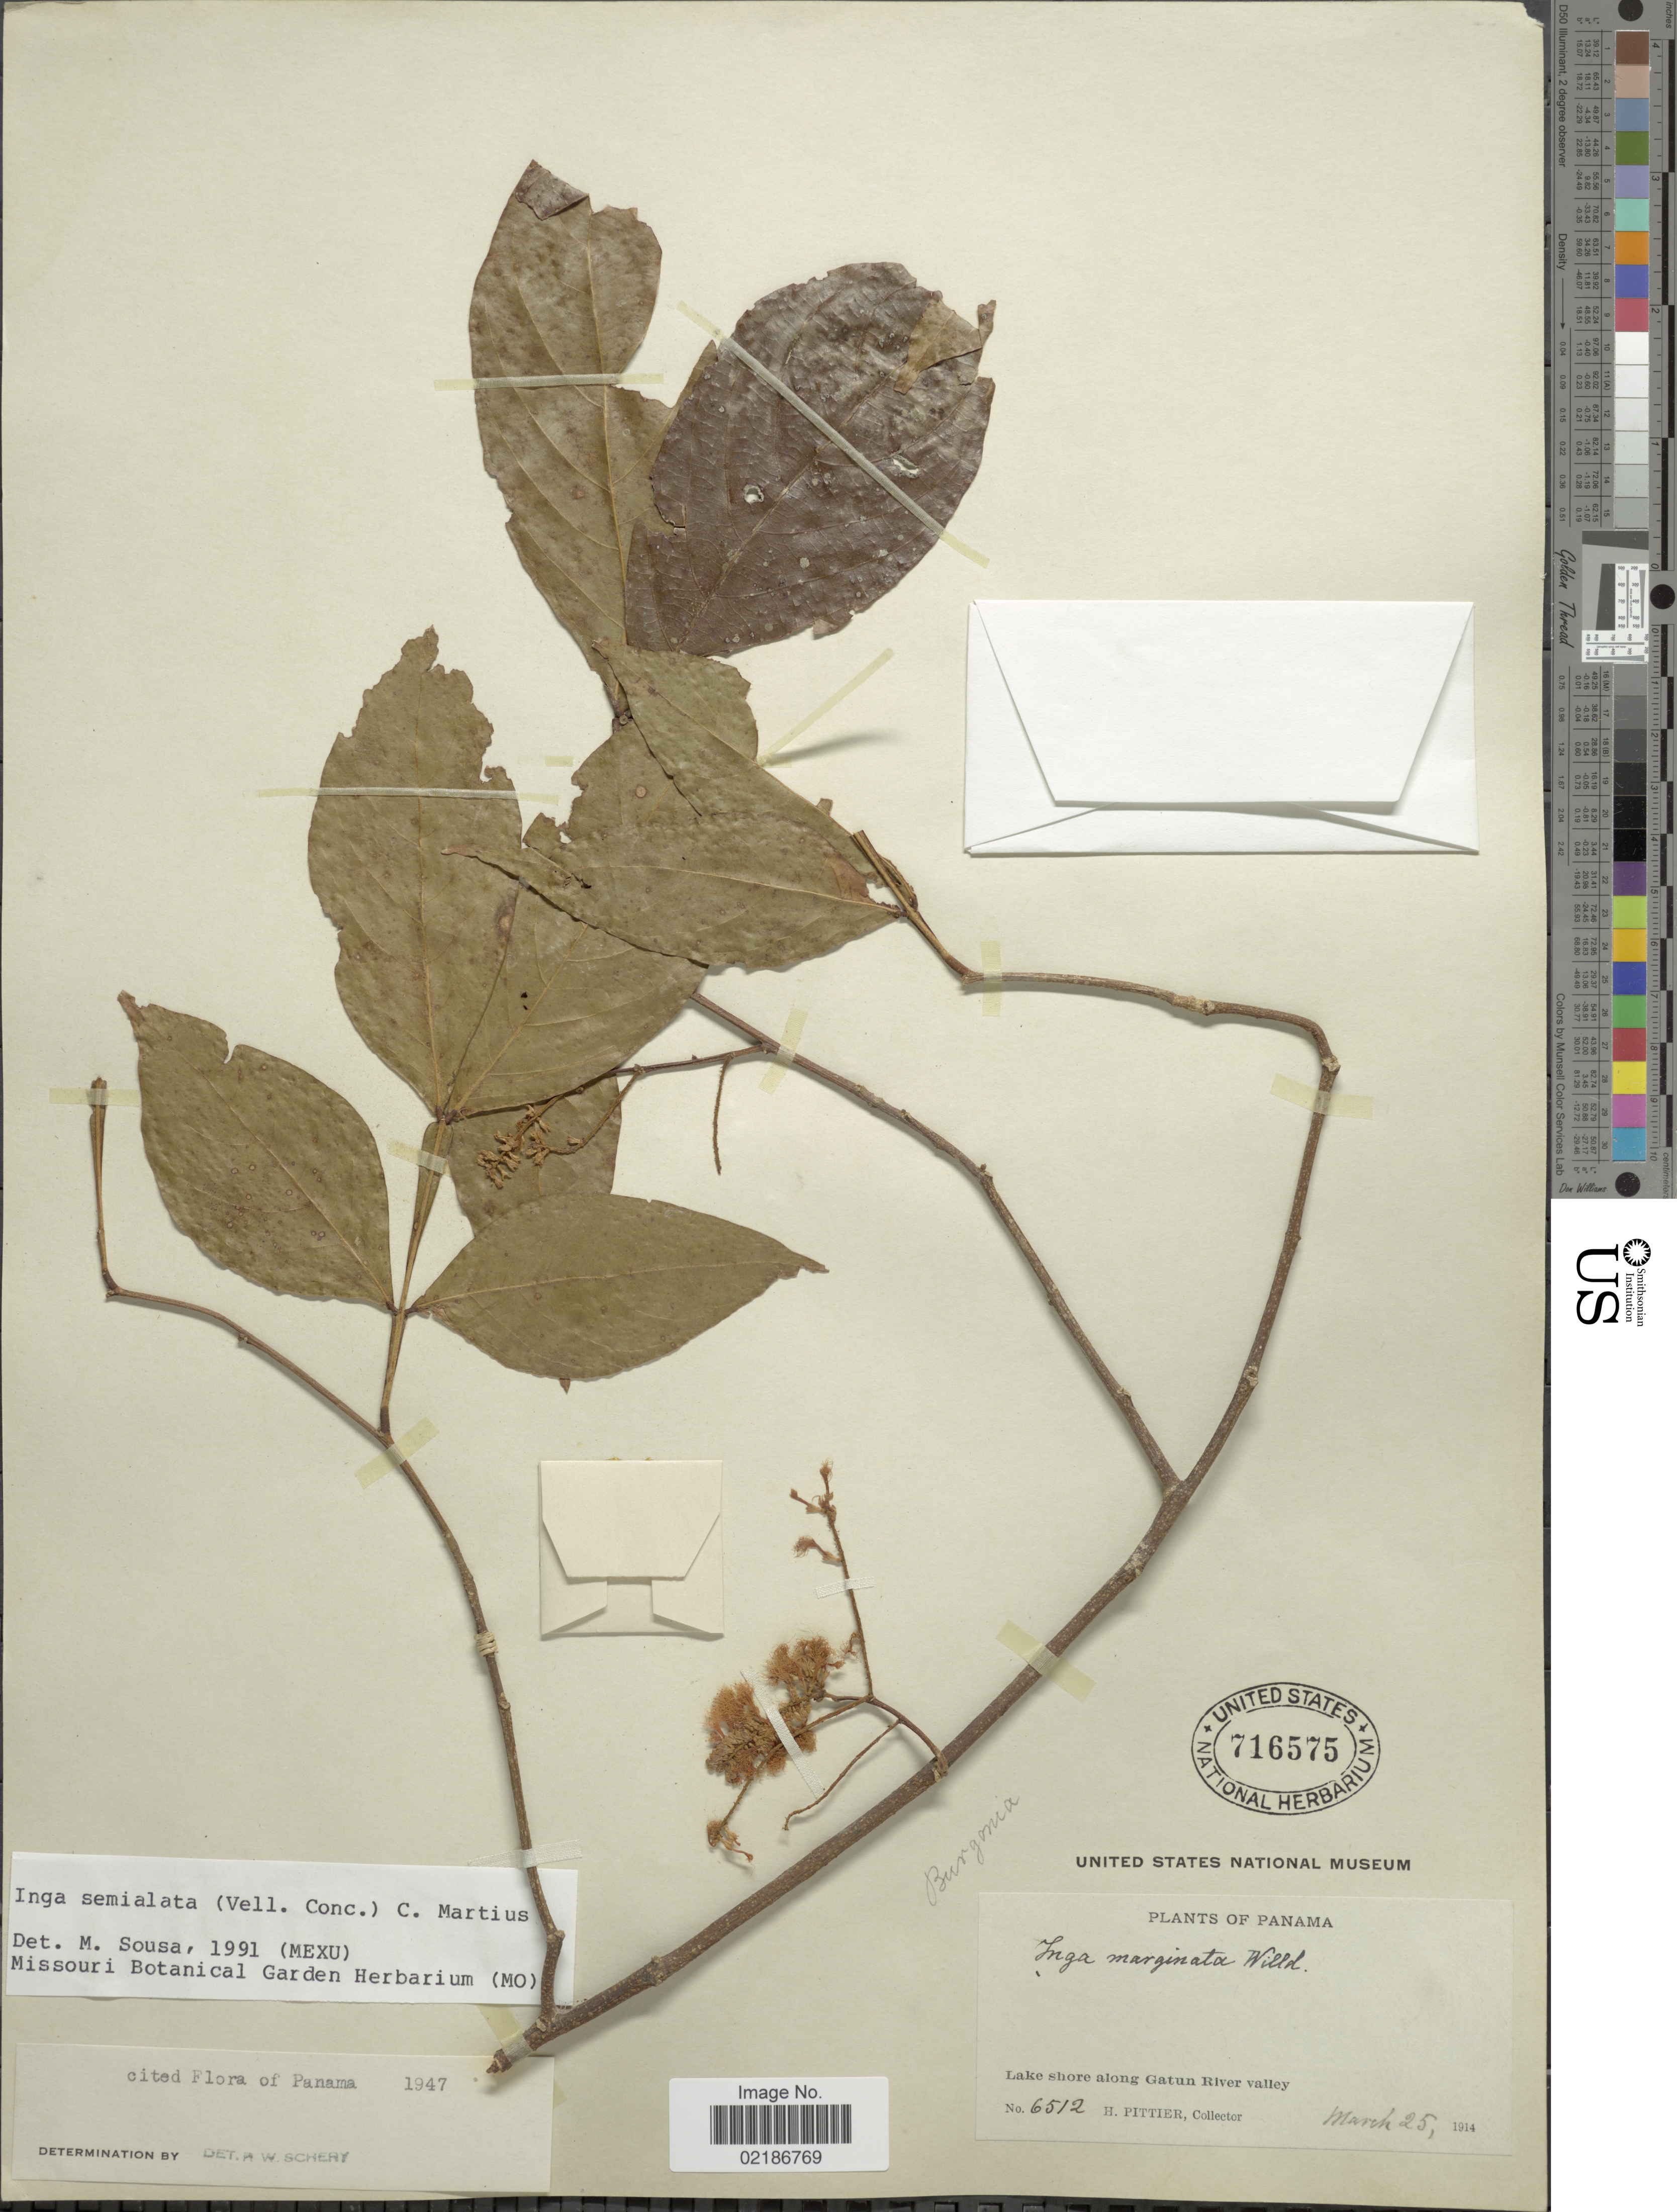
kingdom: Plantae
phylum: Tracheophyta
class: Magnoliopsida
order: Fabales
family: Fabaceae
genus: Inga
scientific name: Inga marginata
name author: Willd.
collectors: H. F. Pittier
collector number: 6512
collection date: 1914-03-25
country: Panama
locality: Lake shore along Gatun River Valley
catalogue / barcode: US 716575